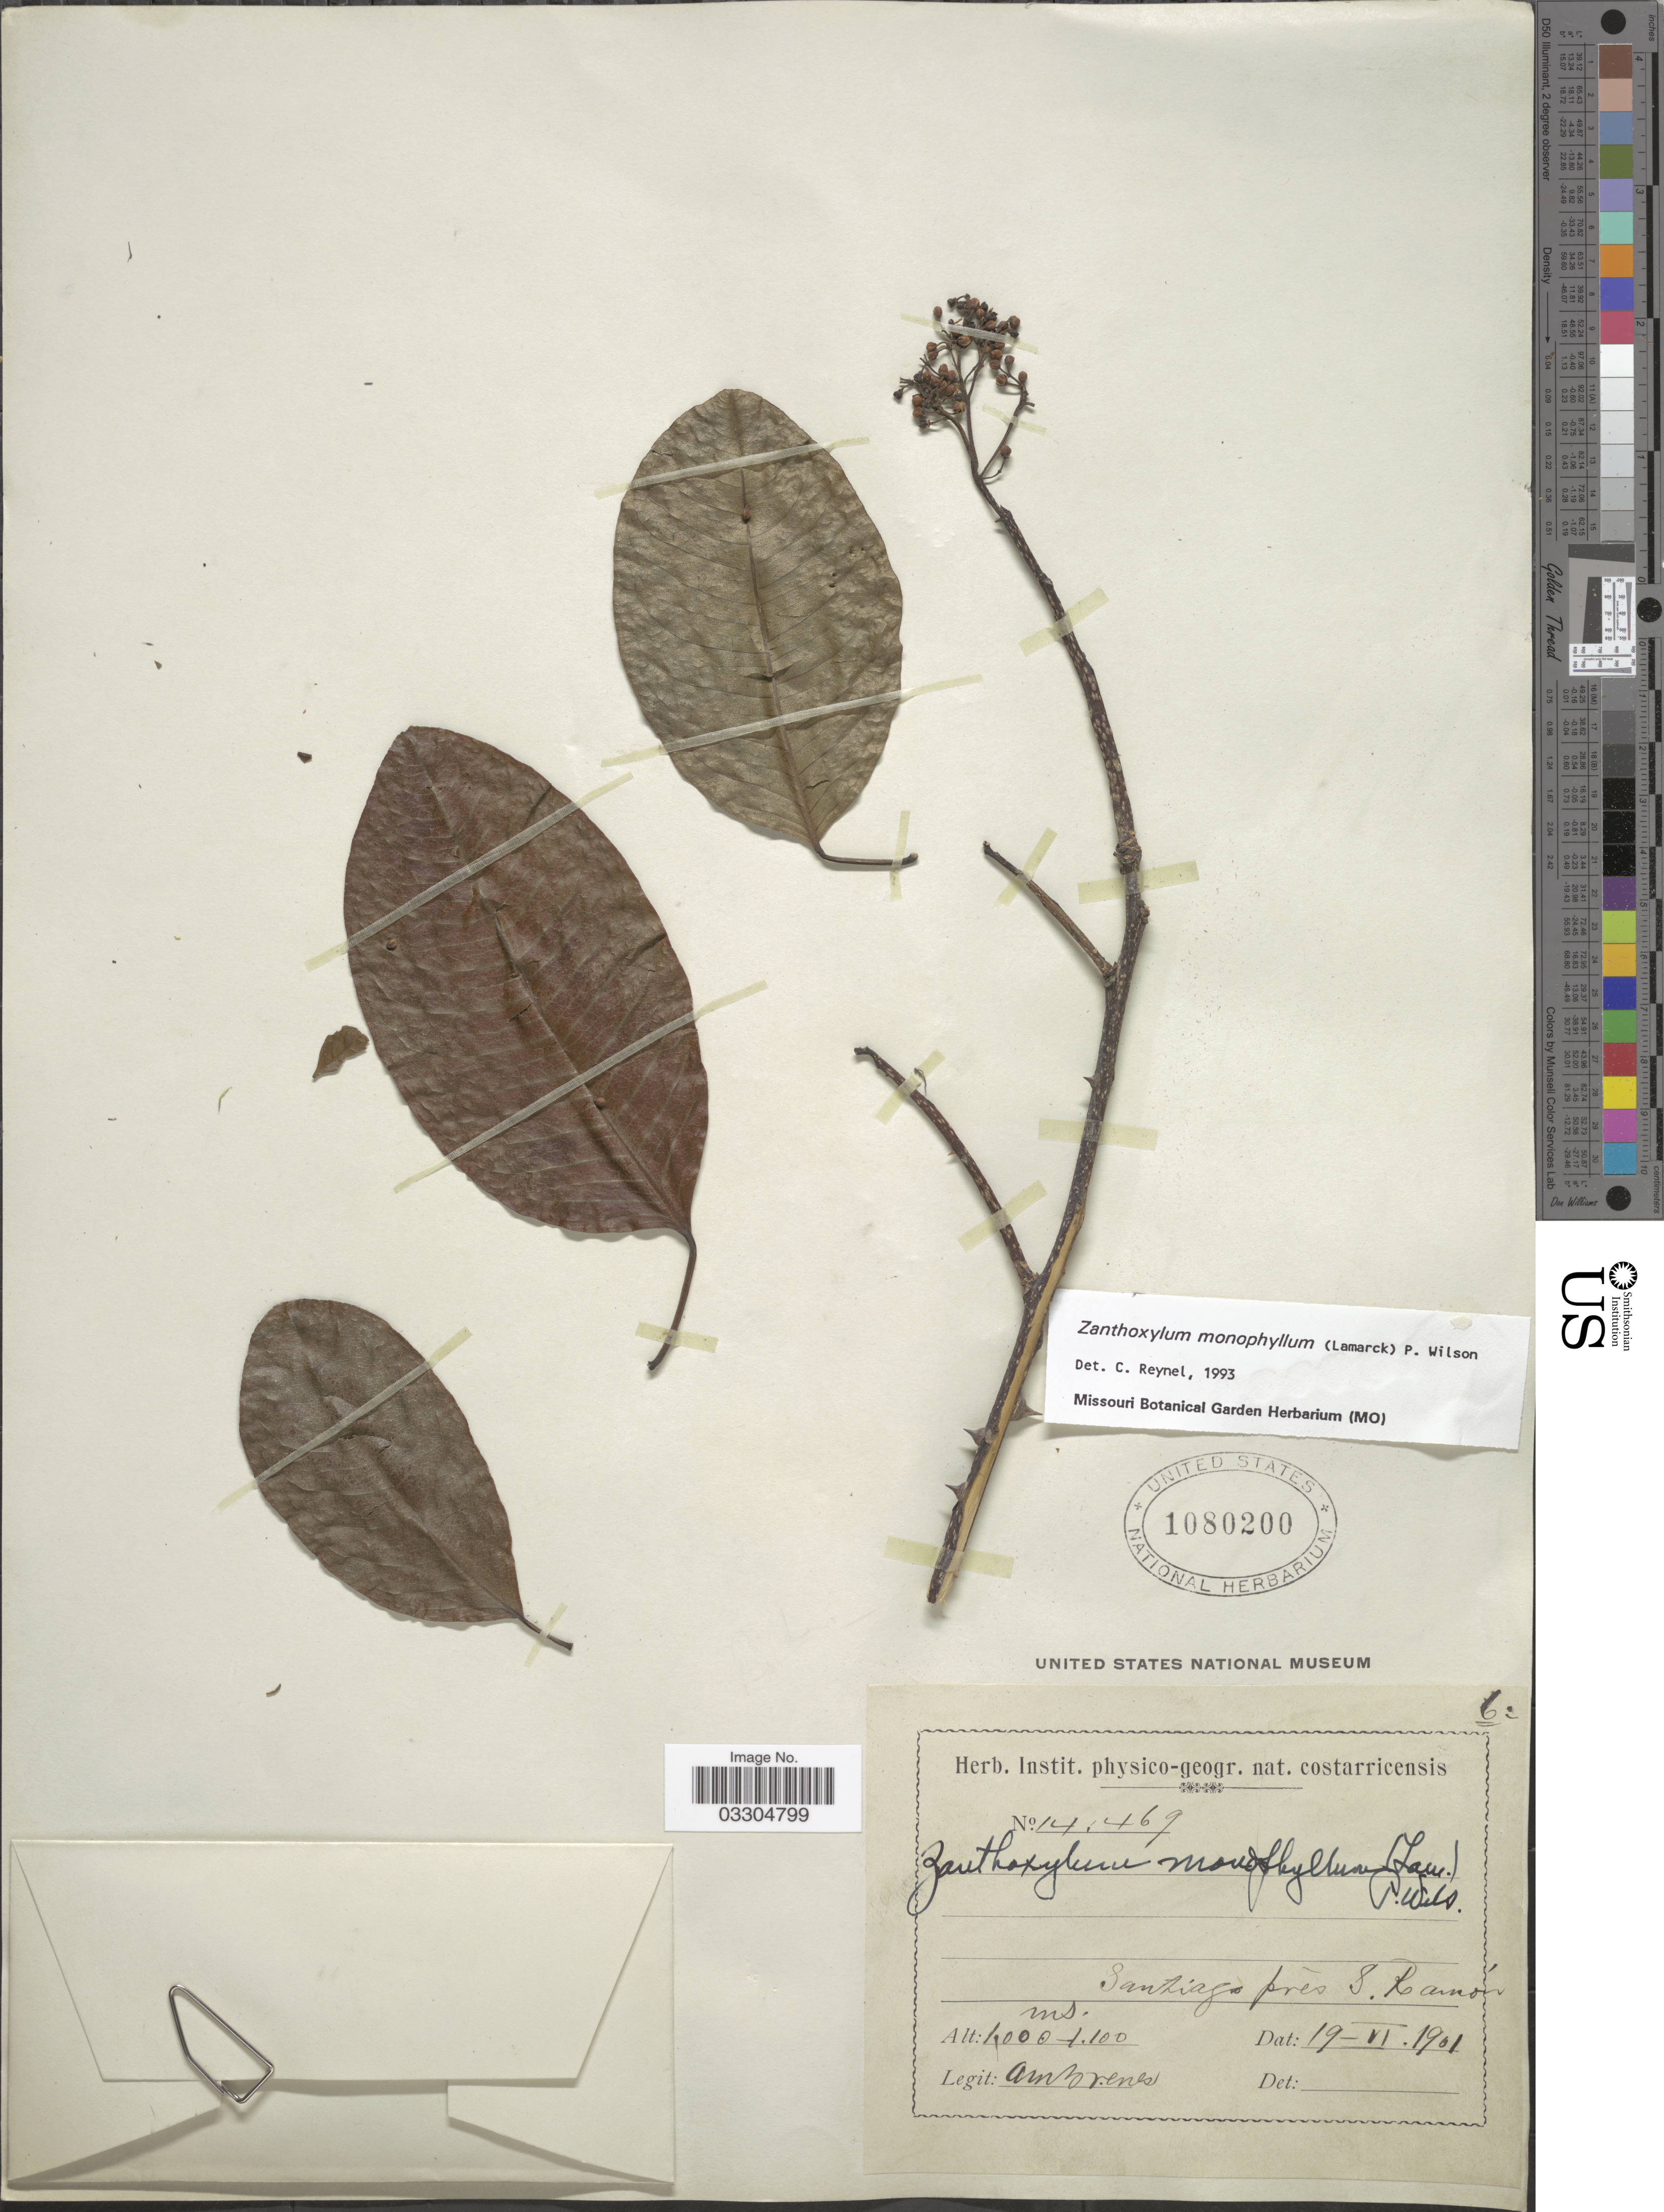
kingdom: Plantae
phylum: Tracheophyta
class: Magnoliopsida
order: Sapindales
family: Rutaceae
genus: Zanthoxylum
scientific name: Zanthoxylum monophyllum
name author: (Lam.) P. Wilson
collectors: A. Brenes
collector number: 14469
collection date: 1901-06-19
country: Costa Rica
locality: Santiago prés S. Ramón.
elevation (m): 1000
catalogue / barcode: US 1080200